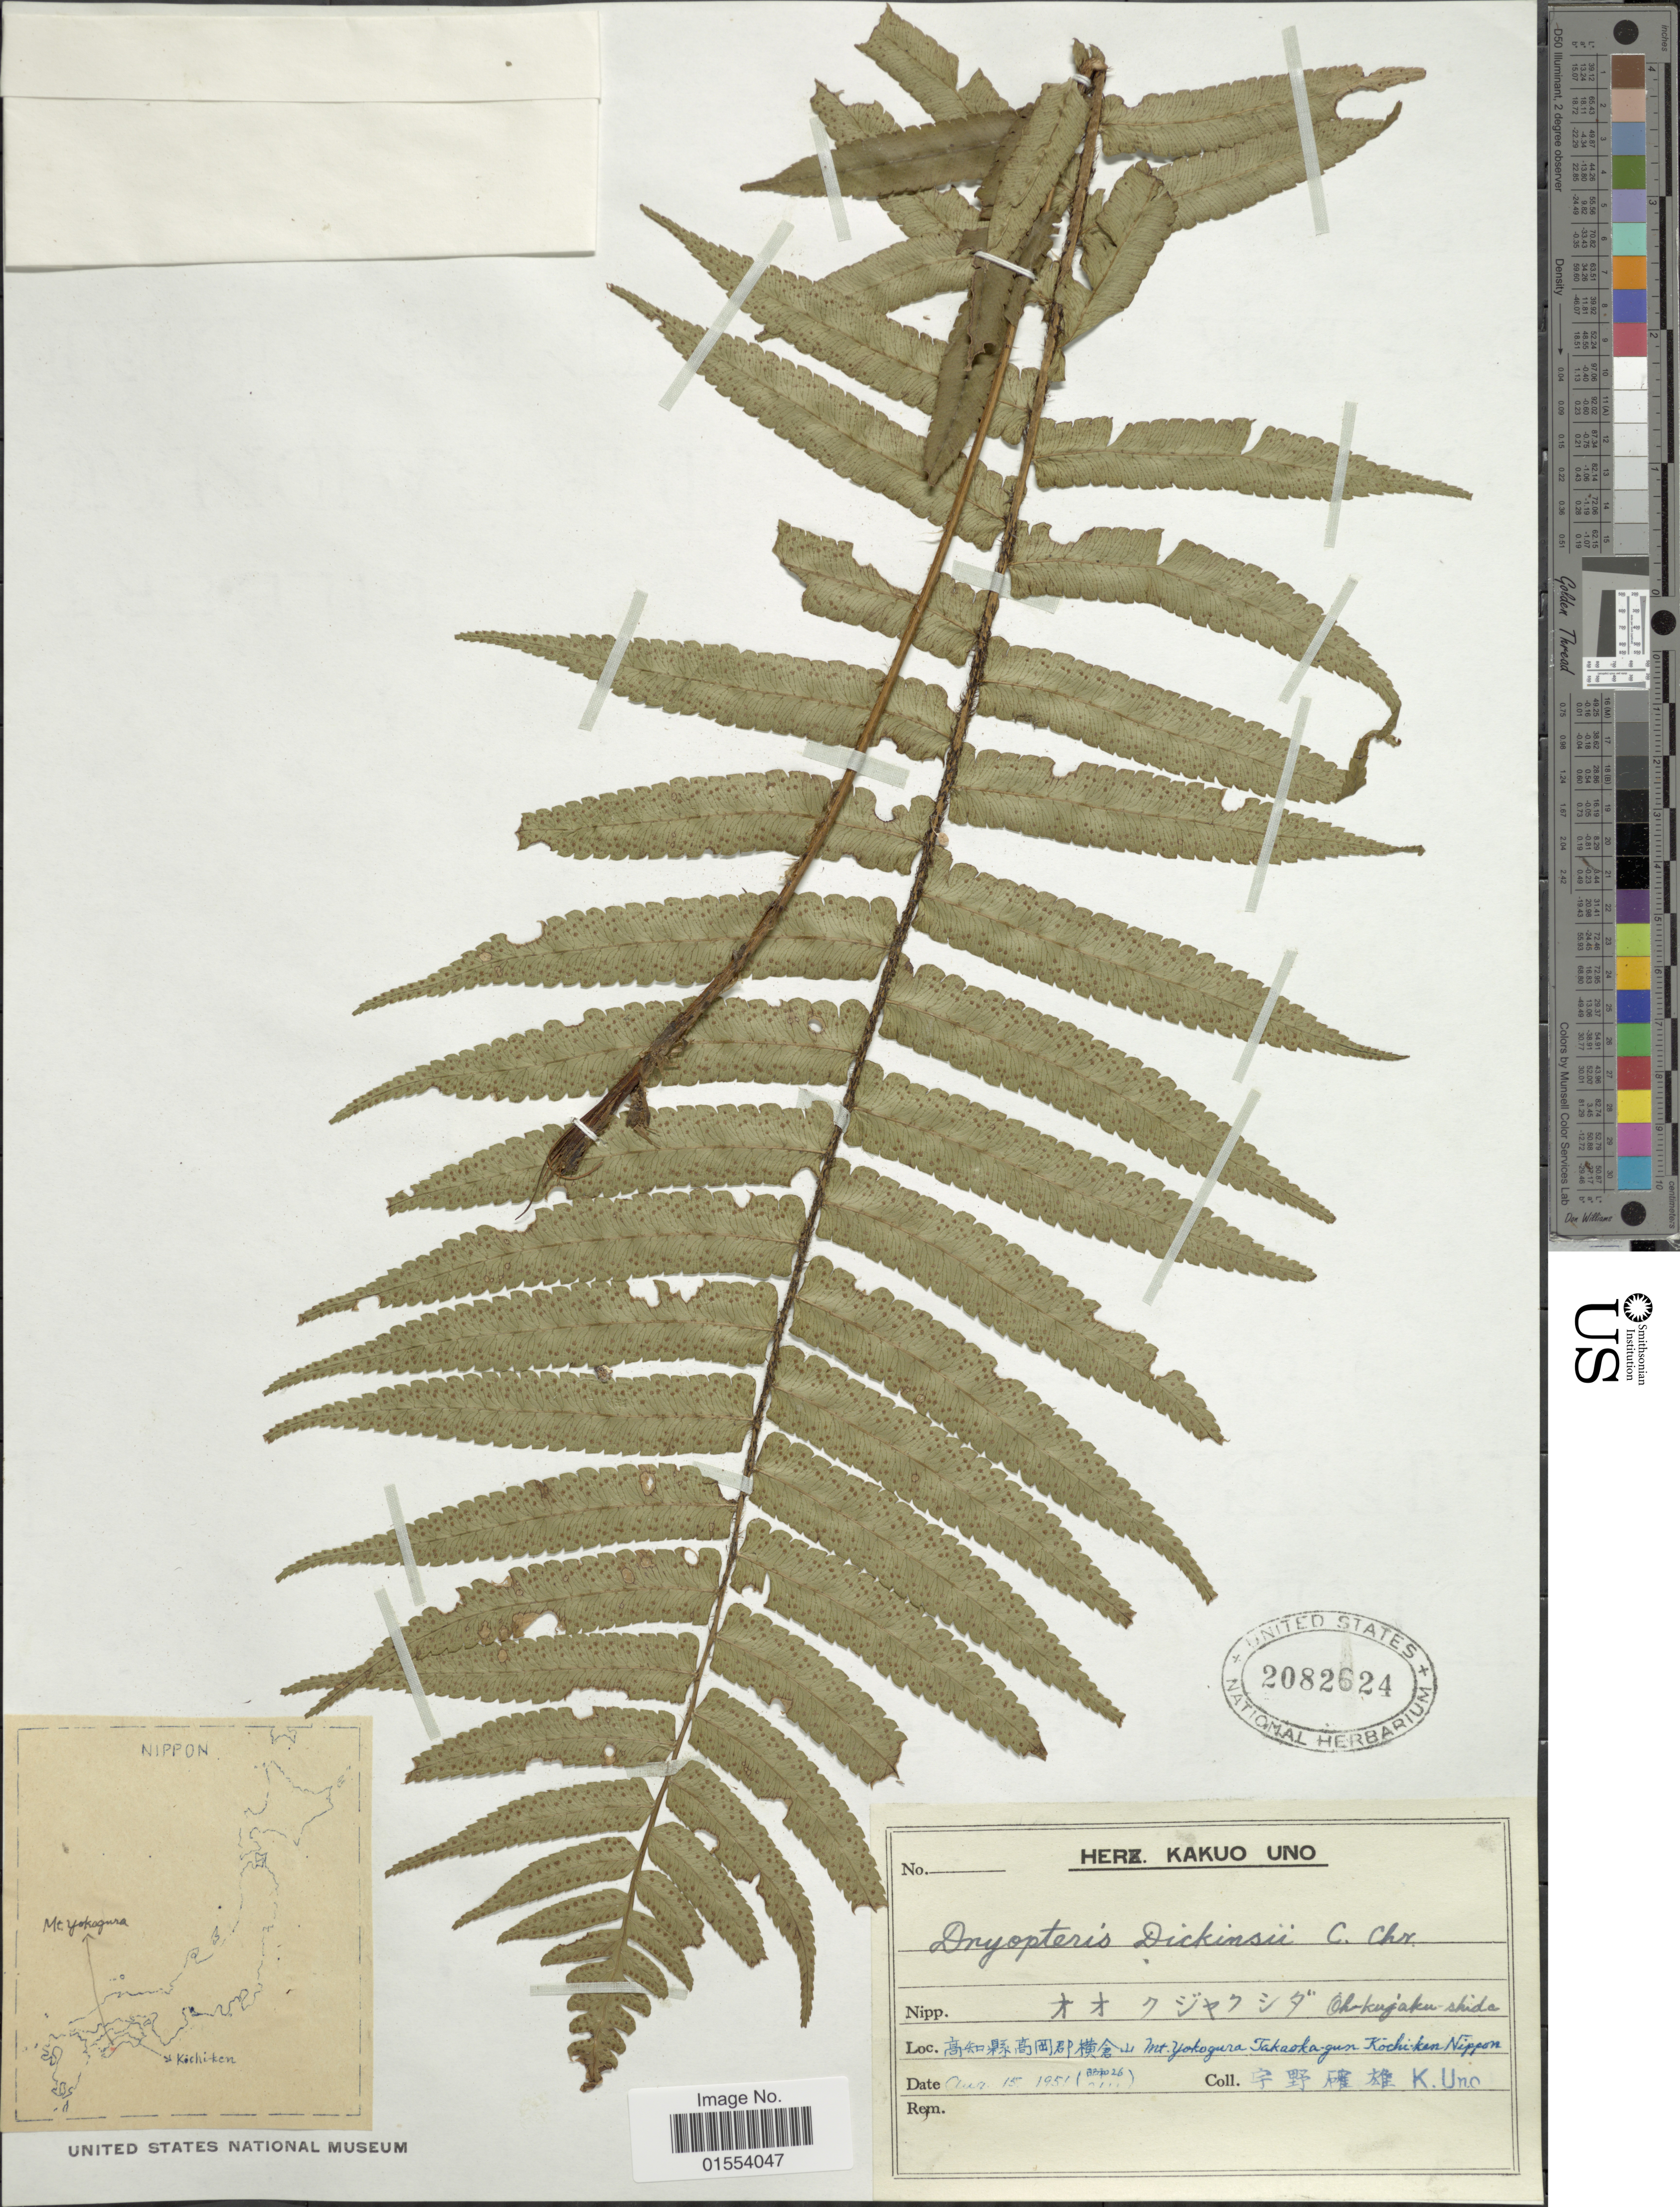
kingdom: Plantae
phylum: Tracheophyta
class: Polypodiopsida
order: Polypodiales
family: Dryopteridaceae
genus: Dryopteris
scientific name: Dryopteris dickinsii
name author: (Franch. & Sav.) Christ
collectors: K. Uno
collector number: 26*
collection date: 1951-08-15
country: Japan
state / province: Koti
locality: Mt. Yokogura Takaoka-gun Kochi-ken Nippon.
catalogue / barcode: US 2082624